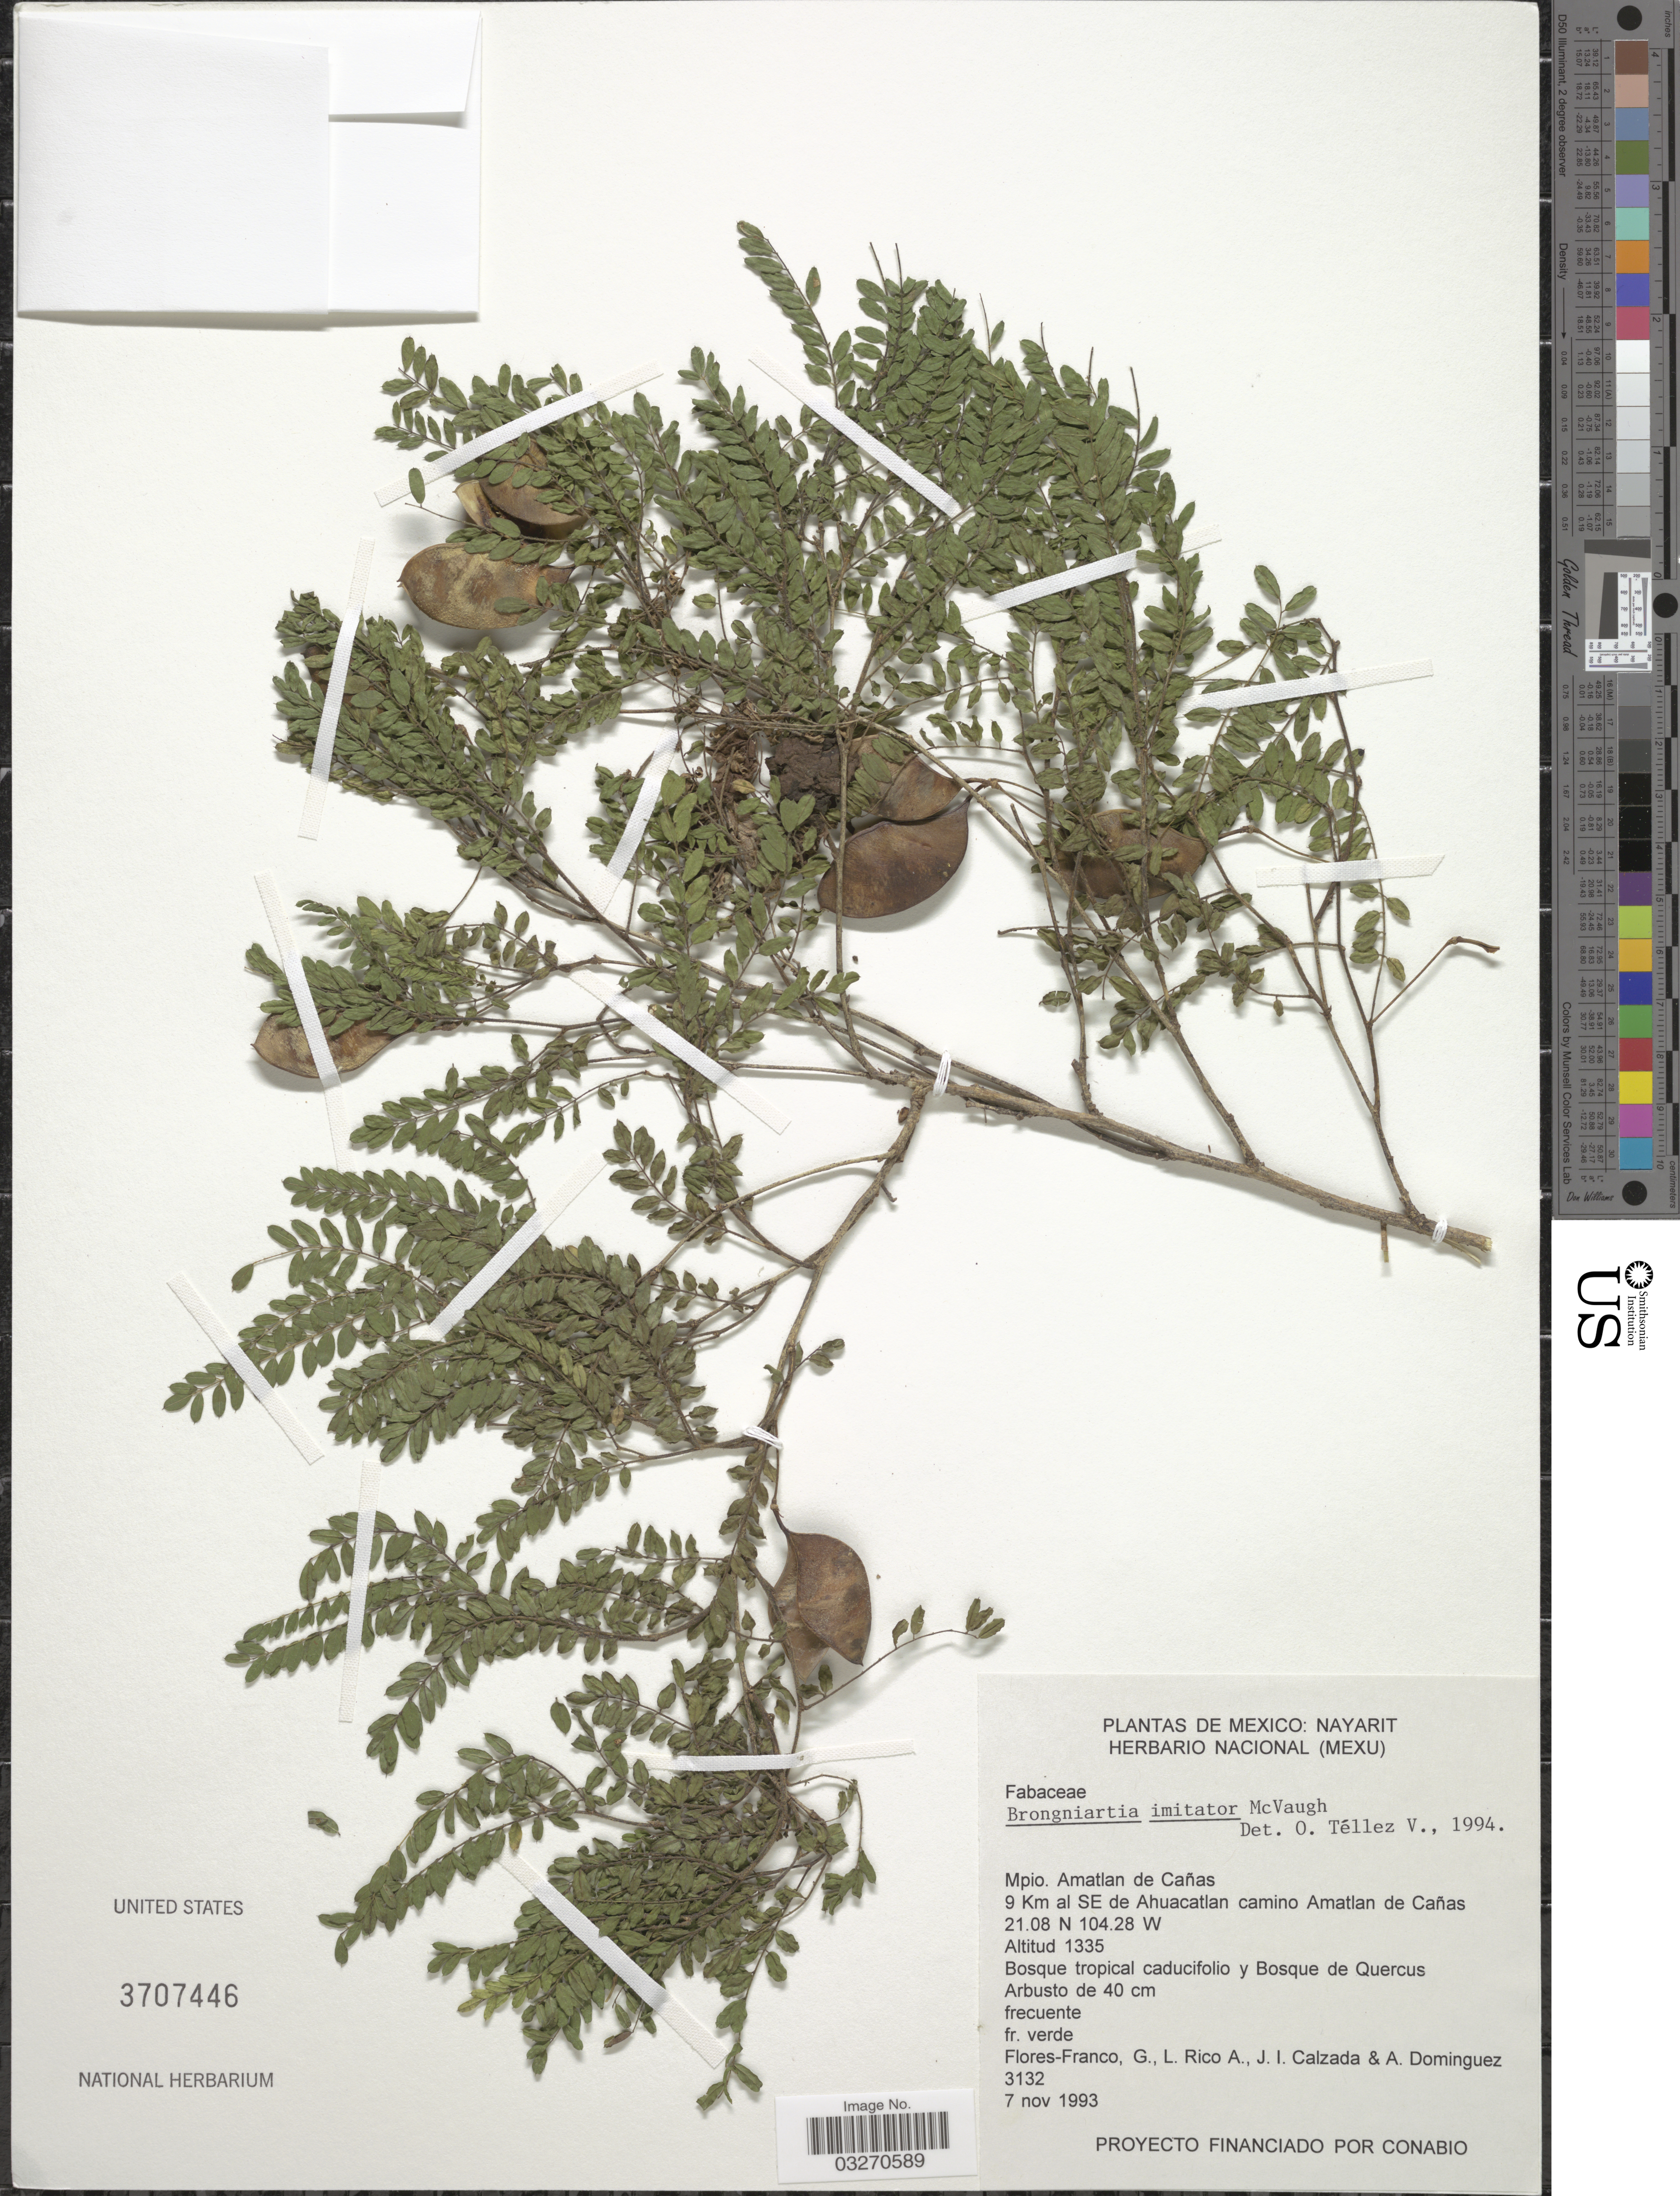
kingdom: Plantae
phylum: Tracheophyta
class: Magnoliopsida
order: Fabales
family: Fabaceae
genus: Brongniartia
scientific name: Brongniartia imitator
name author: McVaugh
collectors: G. Flores F., M. Rico Arce, J. I. Calzada & A. Dominguez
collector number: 3132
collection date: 1993-11-07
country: Mexico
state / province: Nayarit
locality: Mpio. Amatlan de Cañas. 9 Km al SE de Ahuacatlan camino Amatlan de Cañas.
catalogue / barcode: US 3707446